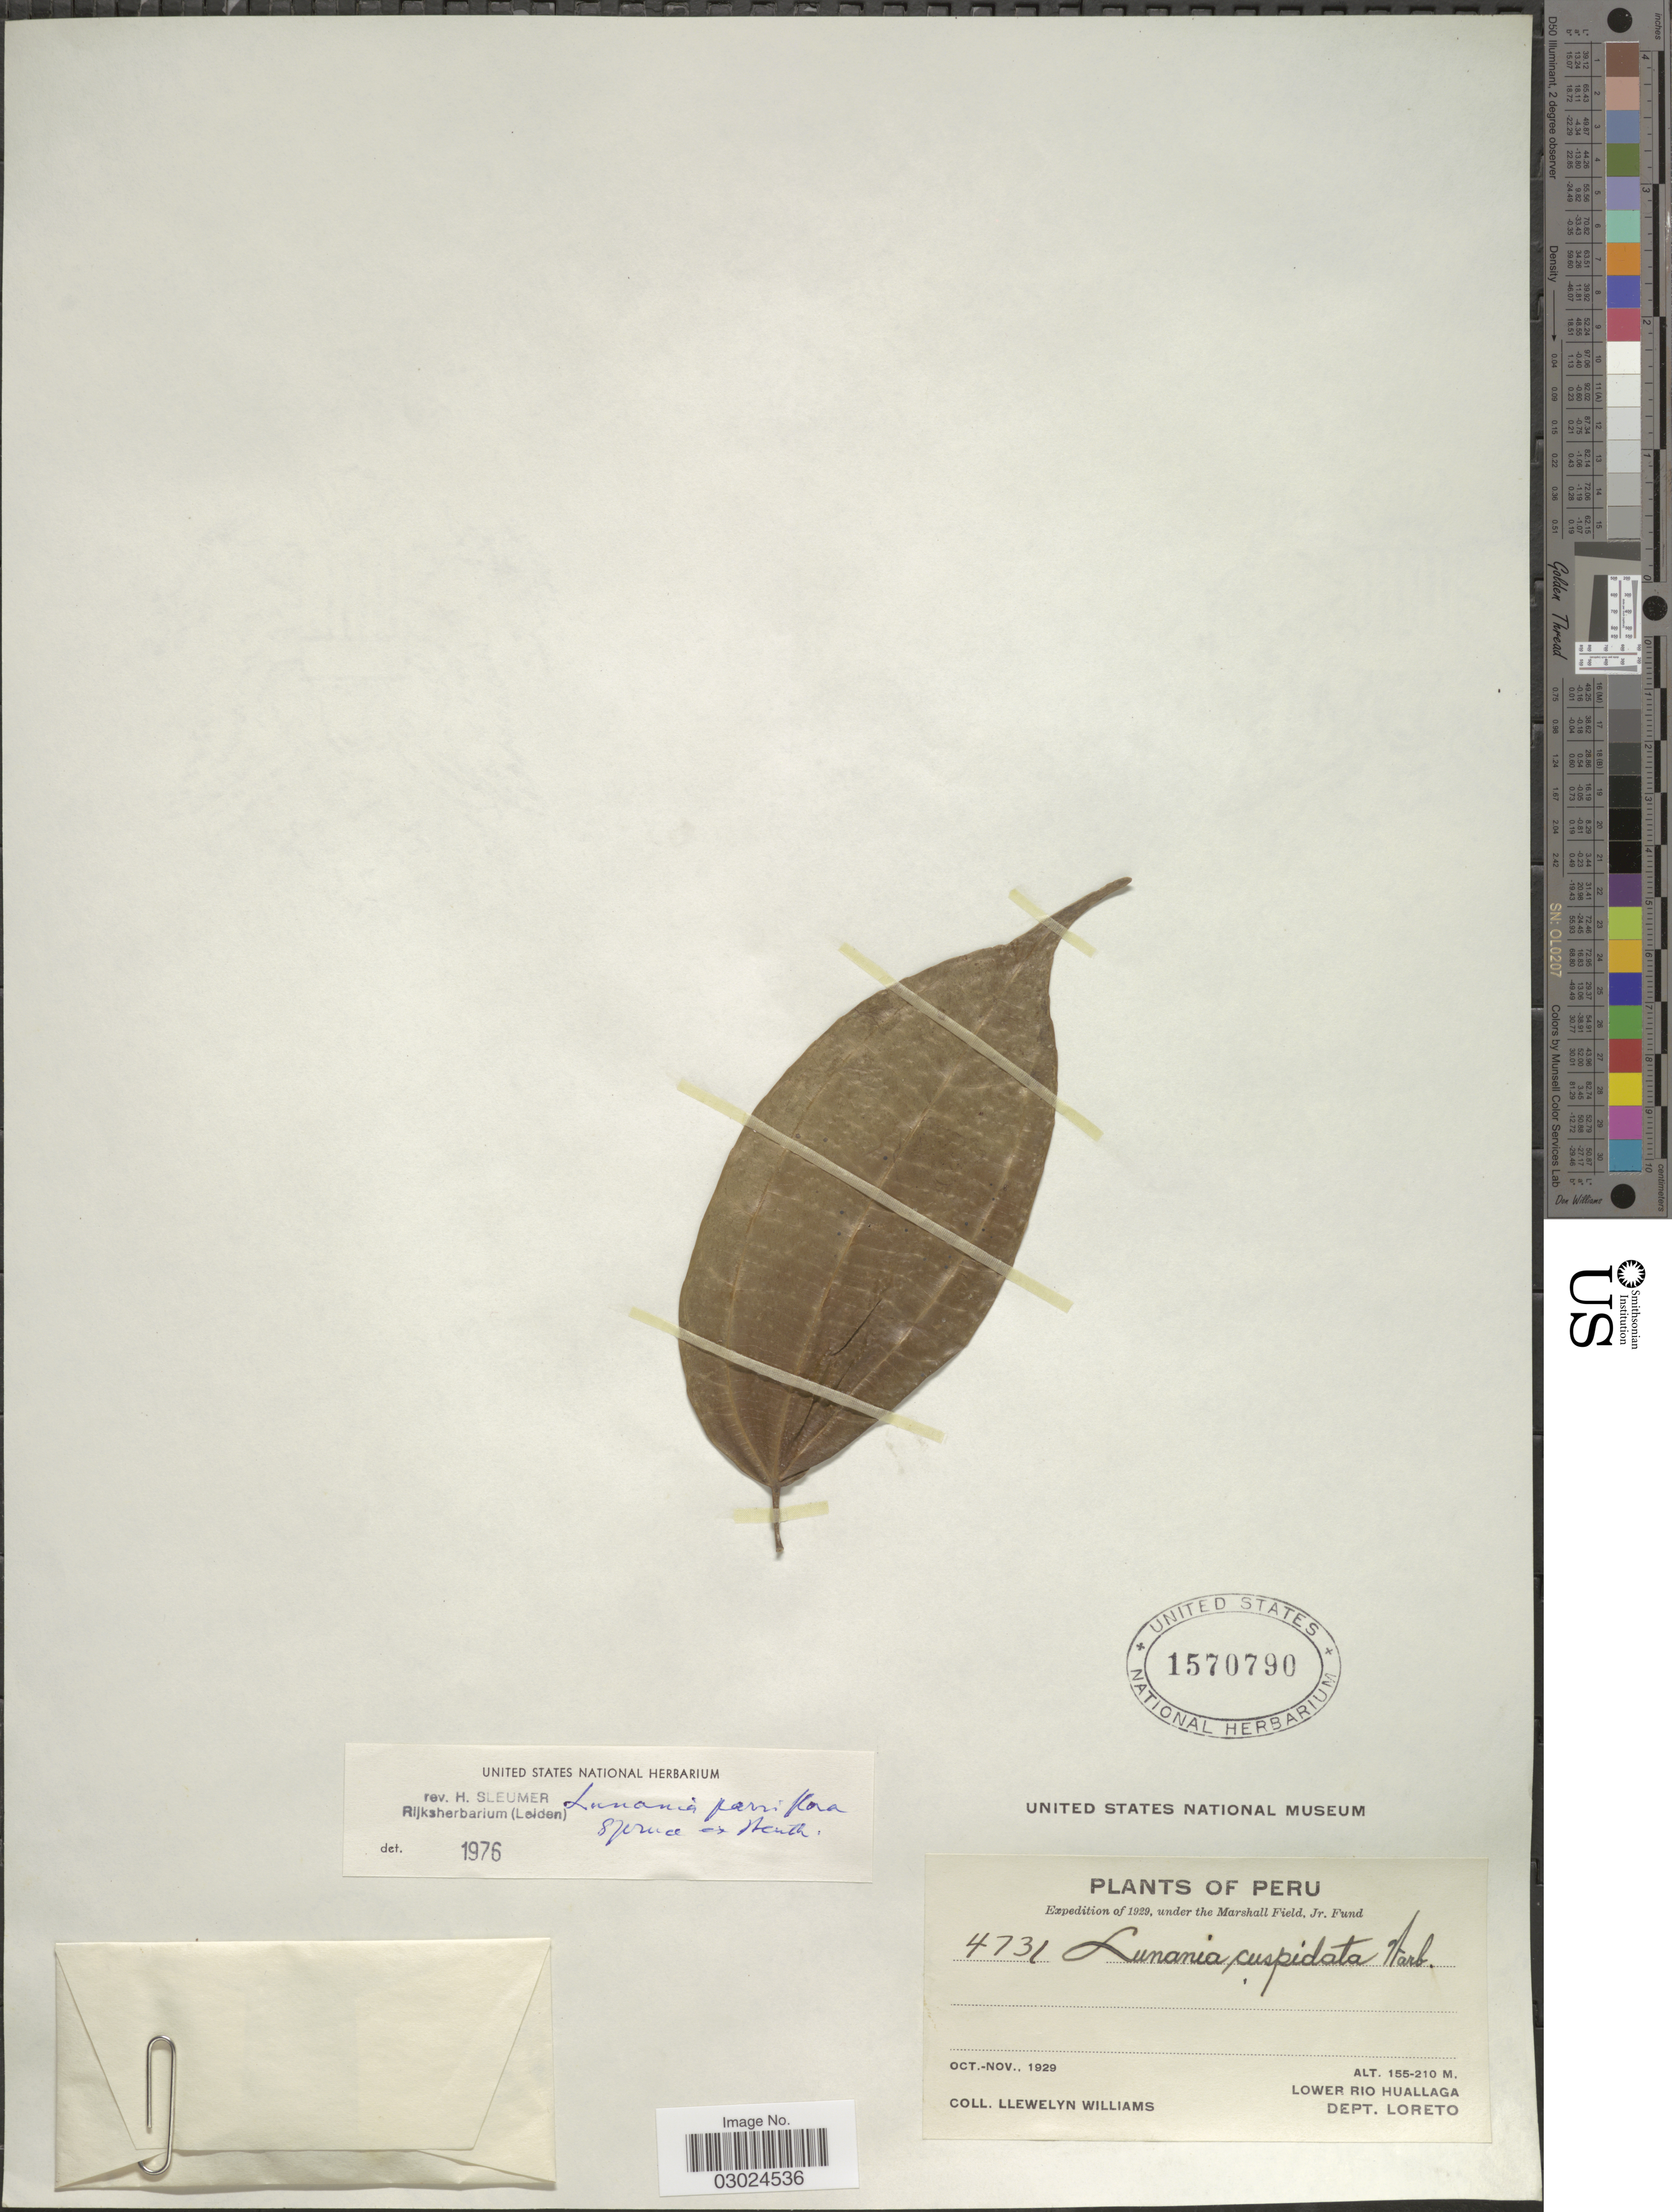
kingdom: Plantae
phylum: Tracheophyta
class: Magnoliopsida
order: Malpighiales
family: Salicaceae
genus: Lunania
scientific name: Lunania parviflora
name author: Spruce ex Benth.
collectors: Ll. Williams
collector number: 4731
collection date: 1929-10/1929-11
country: Peru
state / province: Loreto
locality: Lower Rio Huallaga. Dept. Loreto.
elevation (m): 155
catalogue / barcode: US 1570790